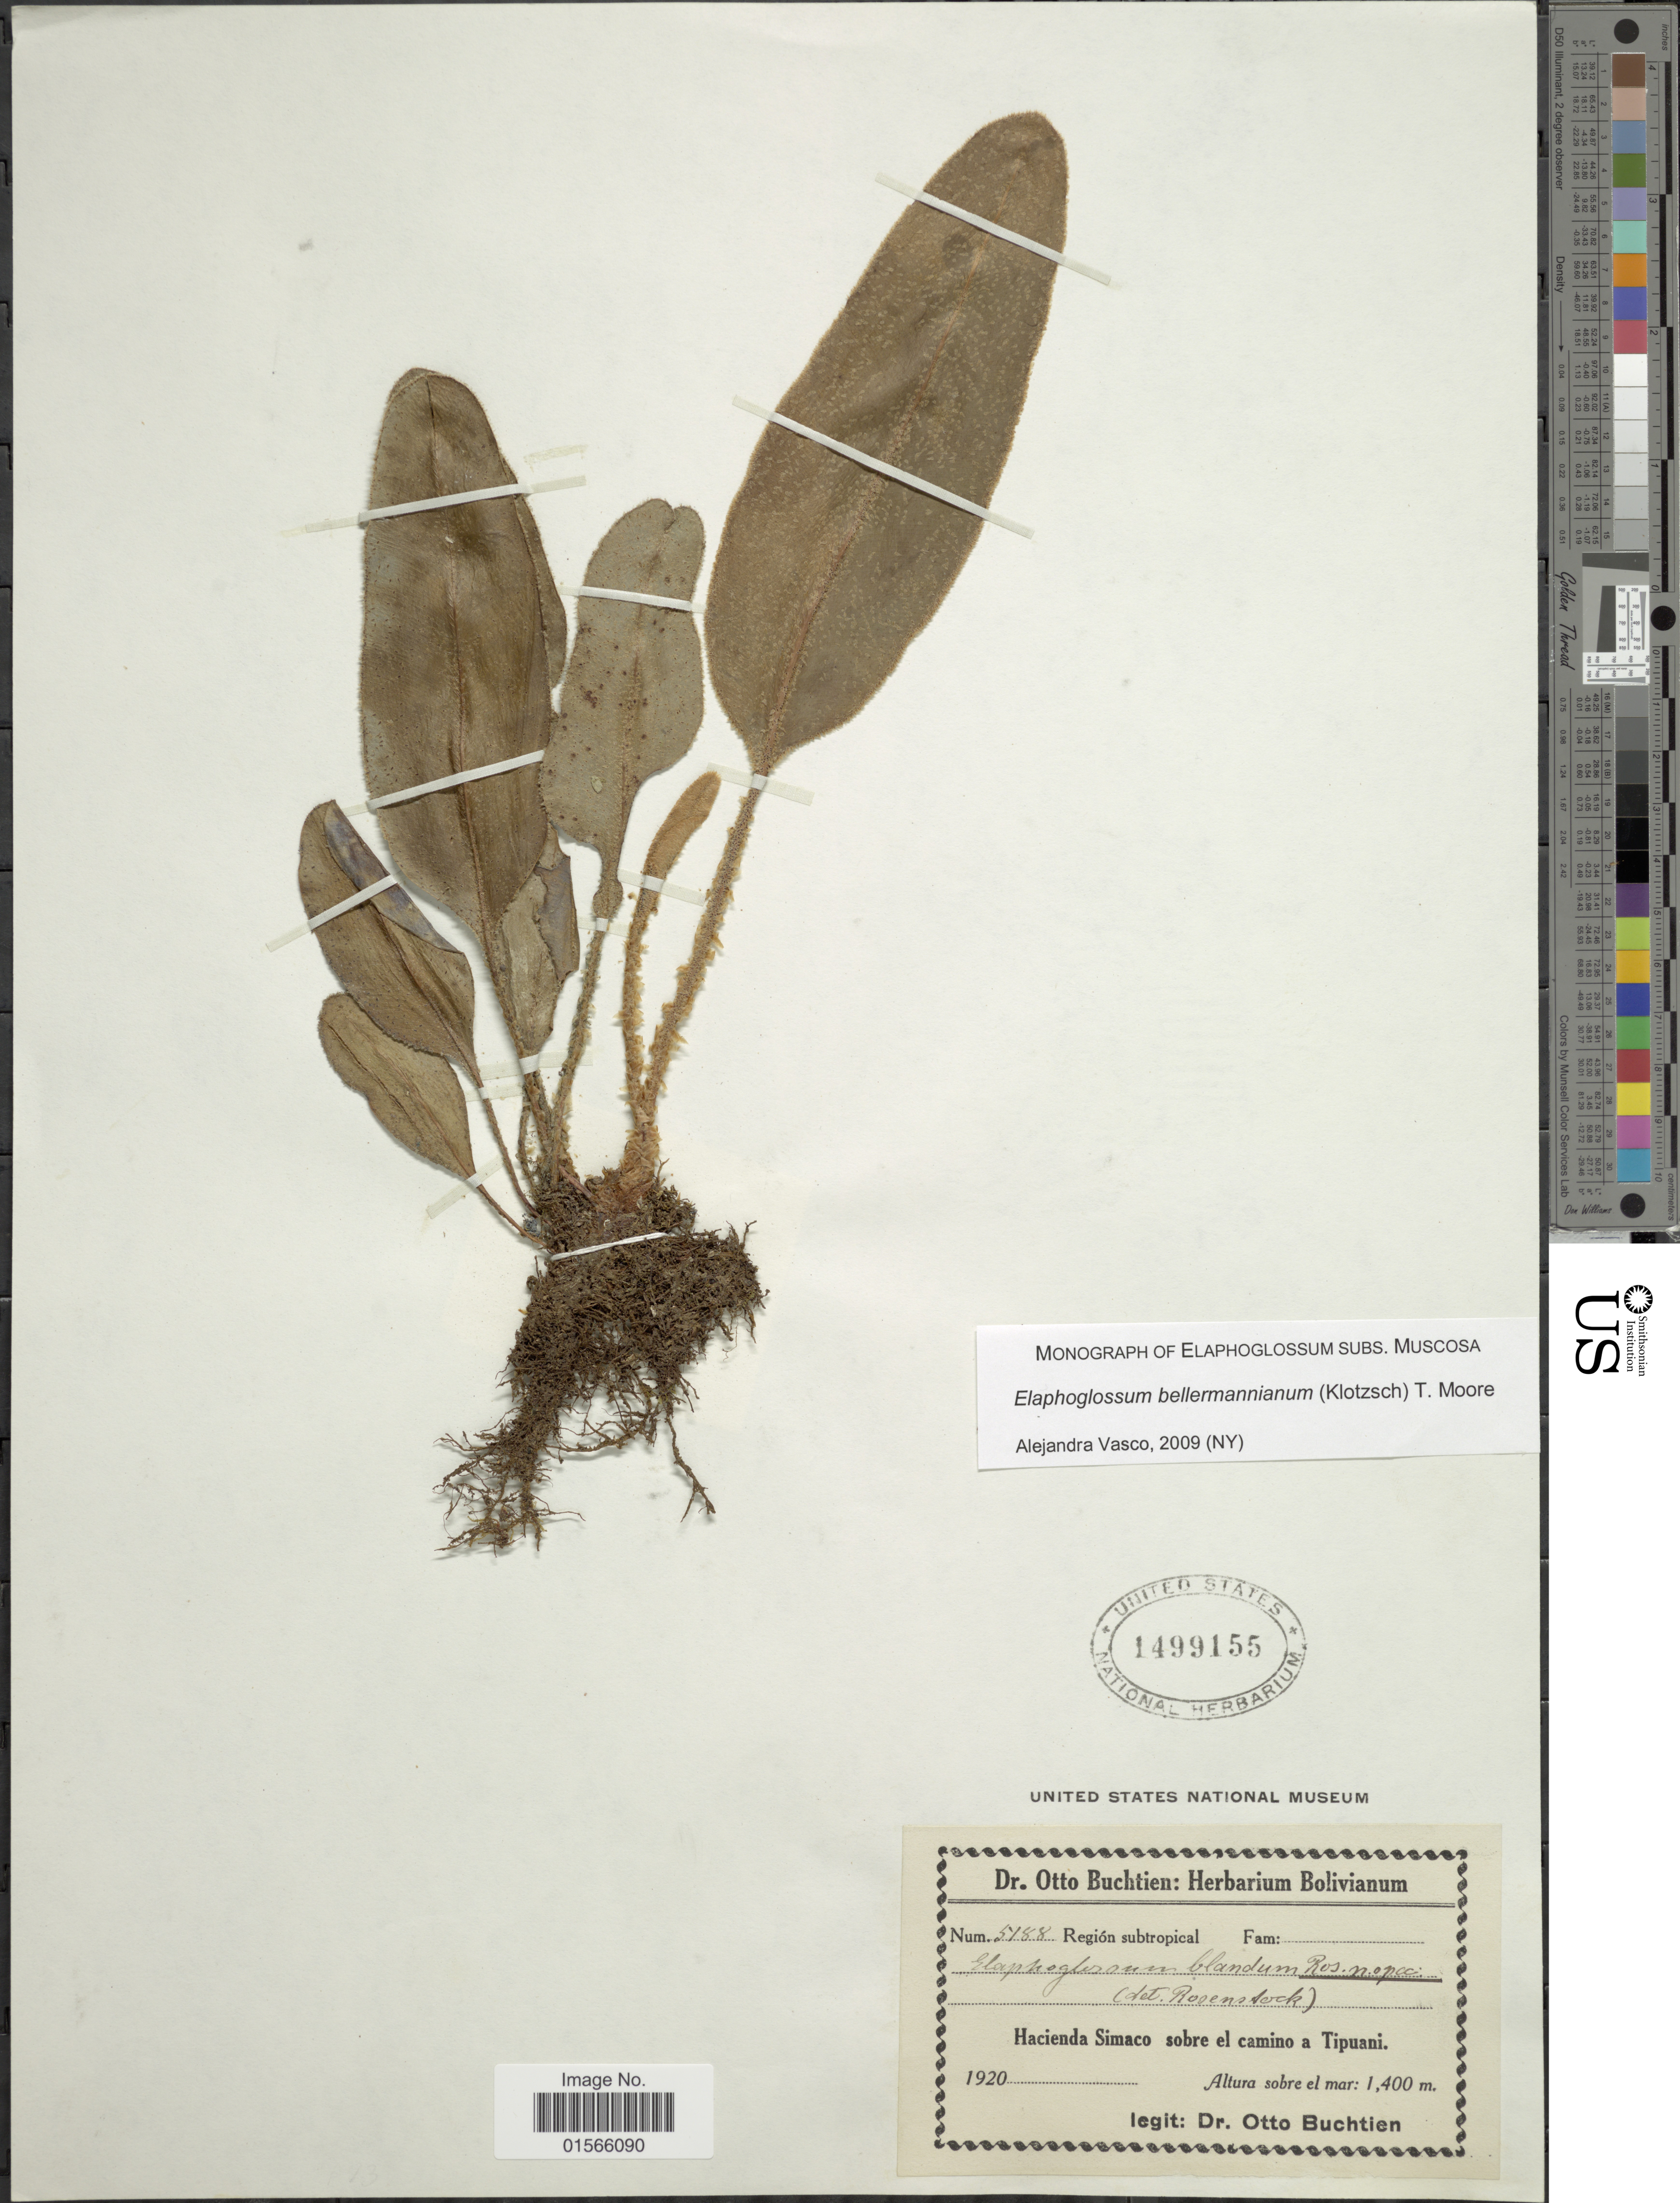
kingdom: Plantae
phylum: Tracheophyta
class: Polypodiopsida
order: Polypodiales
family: Dryopteridaceae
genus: Elaphoglossum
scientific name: Elaphoglossum bellermannianum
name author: (Klotzsch) T. Moore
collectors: O. Buchtien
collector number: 5188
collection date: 1920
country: Bolivia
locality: Hacienda Simaco sobre el camino a Tipuani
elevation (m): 1400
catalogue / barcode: US 1499155